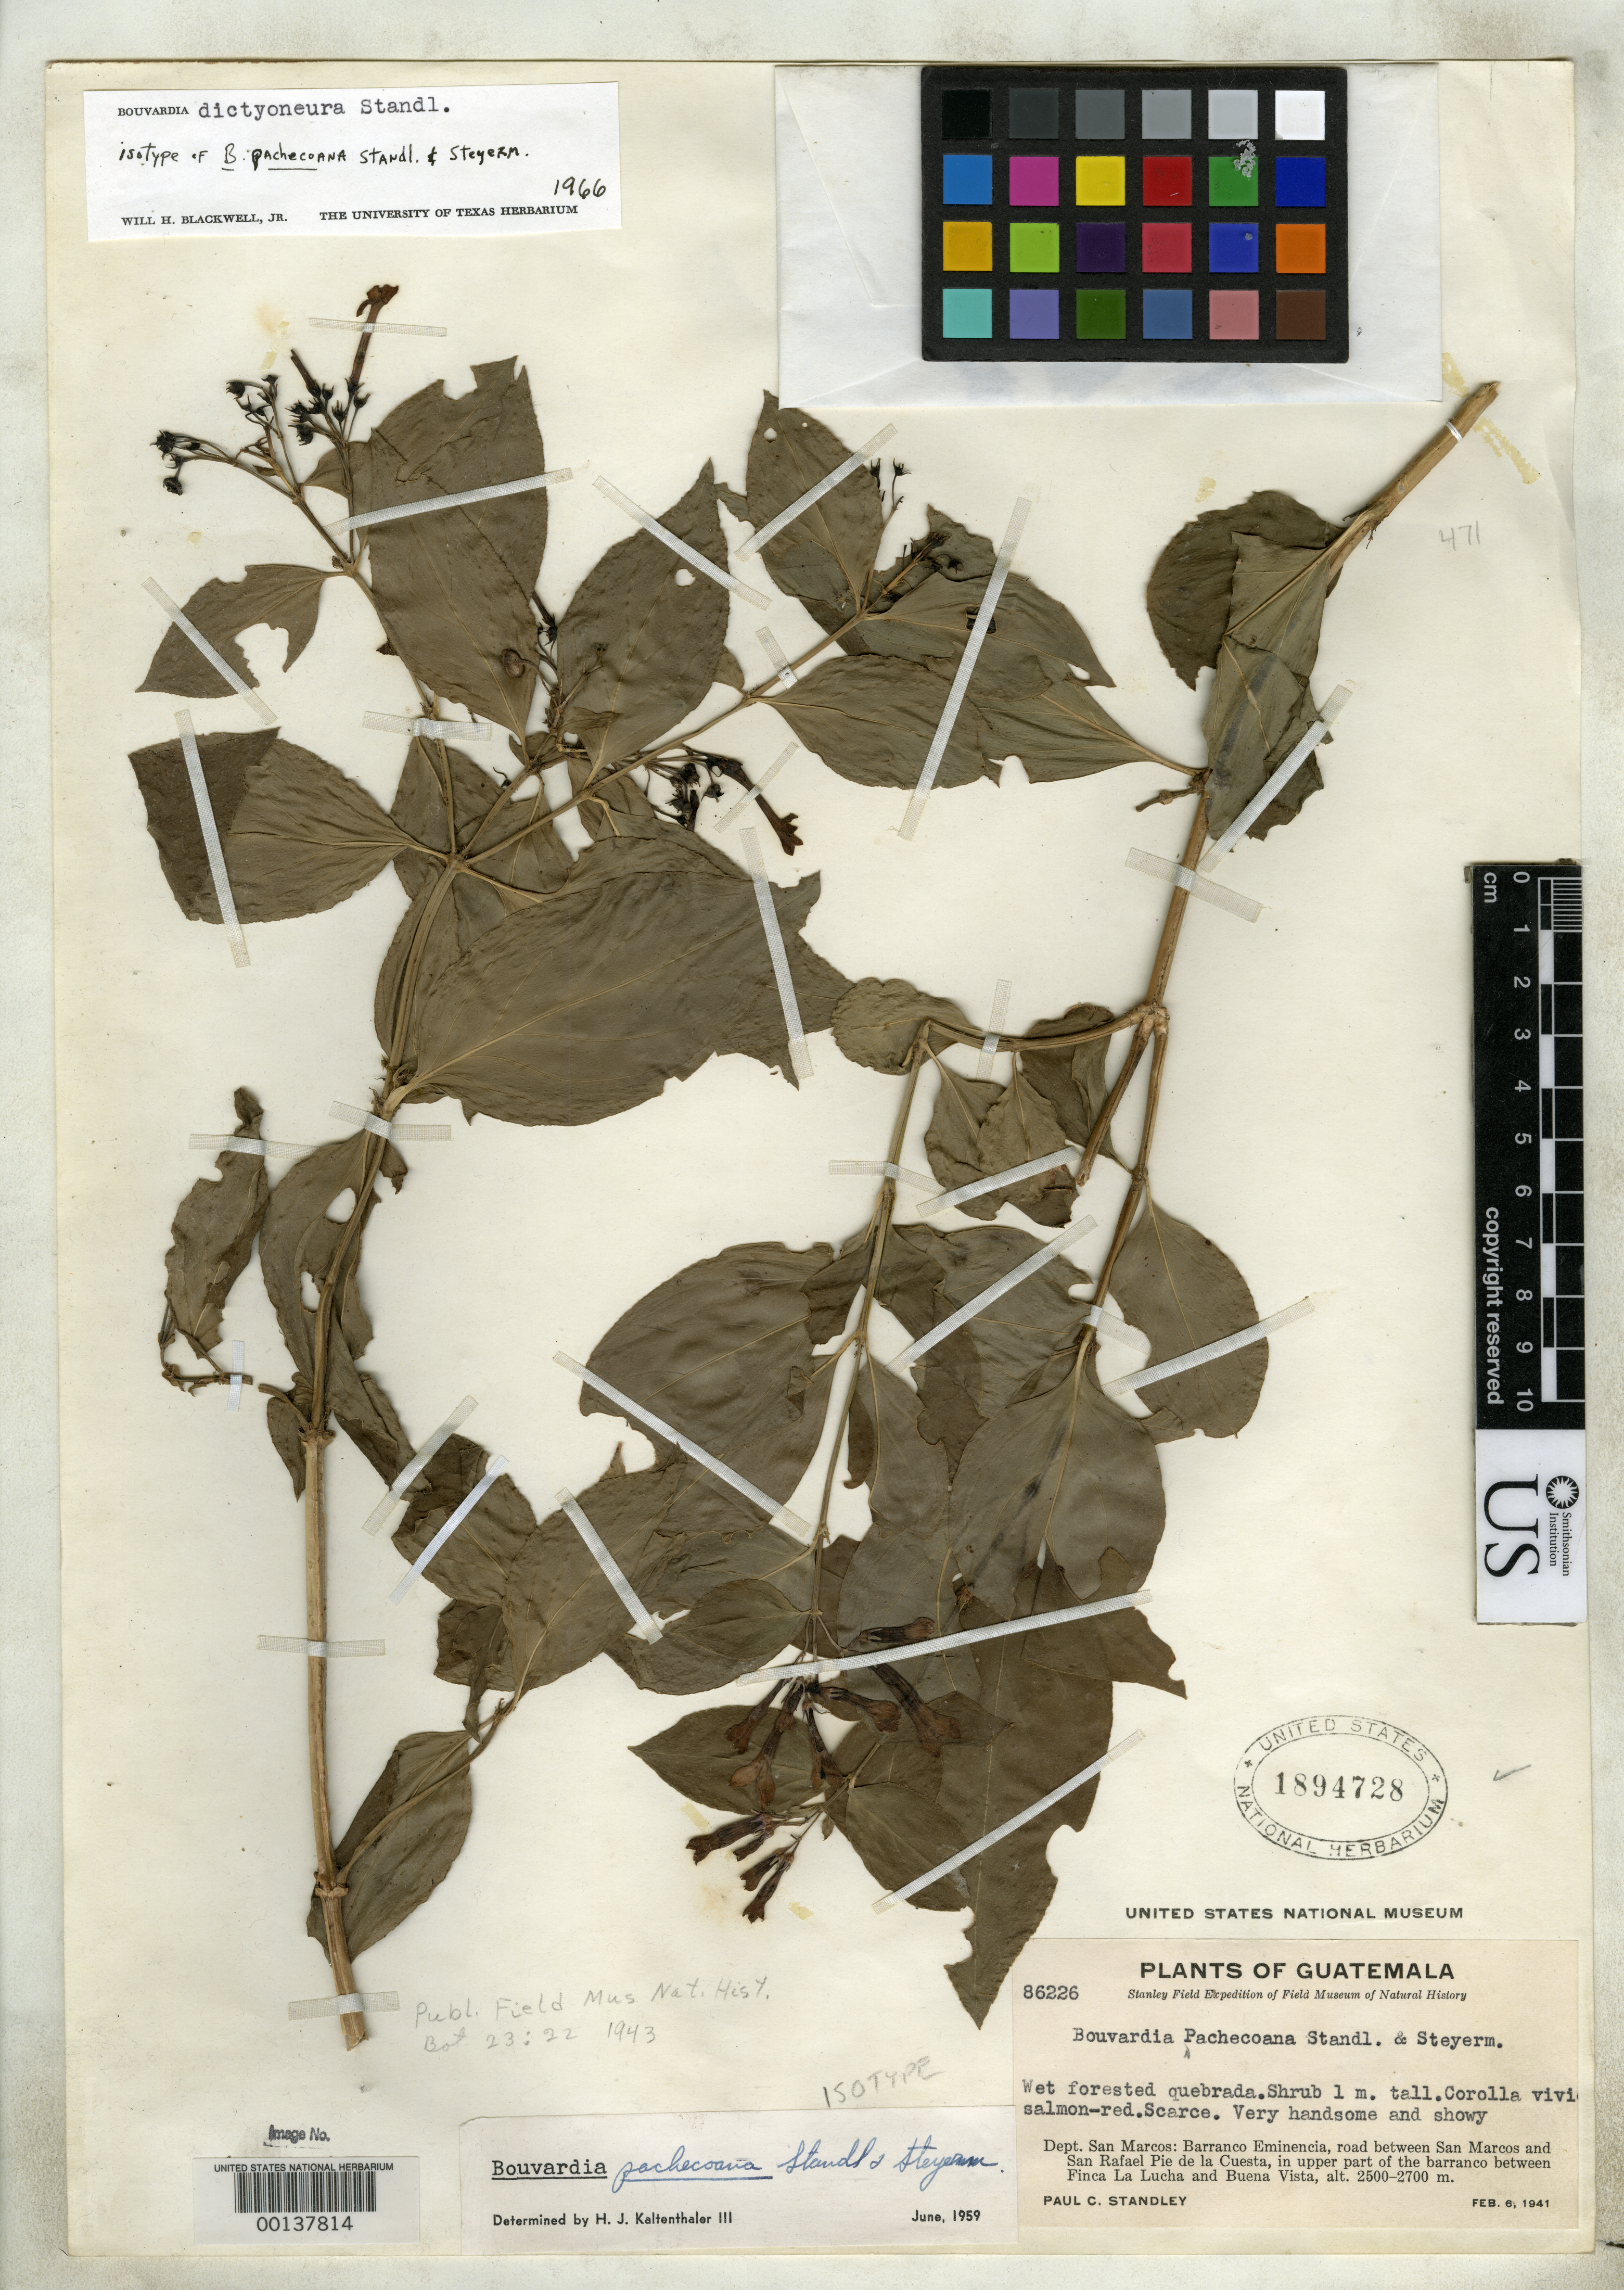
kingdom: Plantae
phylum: Tracheophyta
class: Magnoliopsida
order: Gentianales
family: Rubiaceae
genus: Bouvardia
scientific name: Bouvardia pachecoana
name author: Standl. & Steyerm.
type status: Isotype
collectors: P. C. Standley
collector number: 86226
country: Guatemala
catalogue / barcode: US 1894728